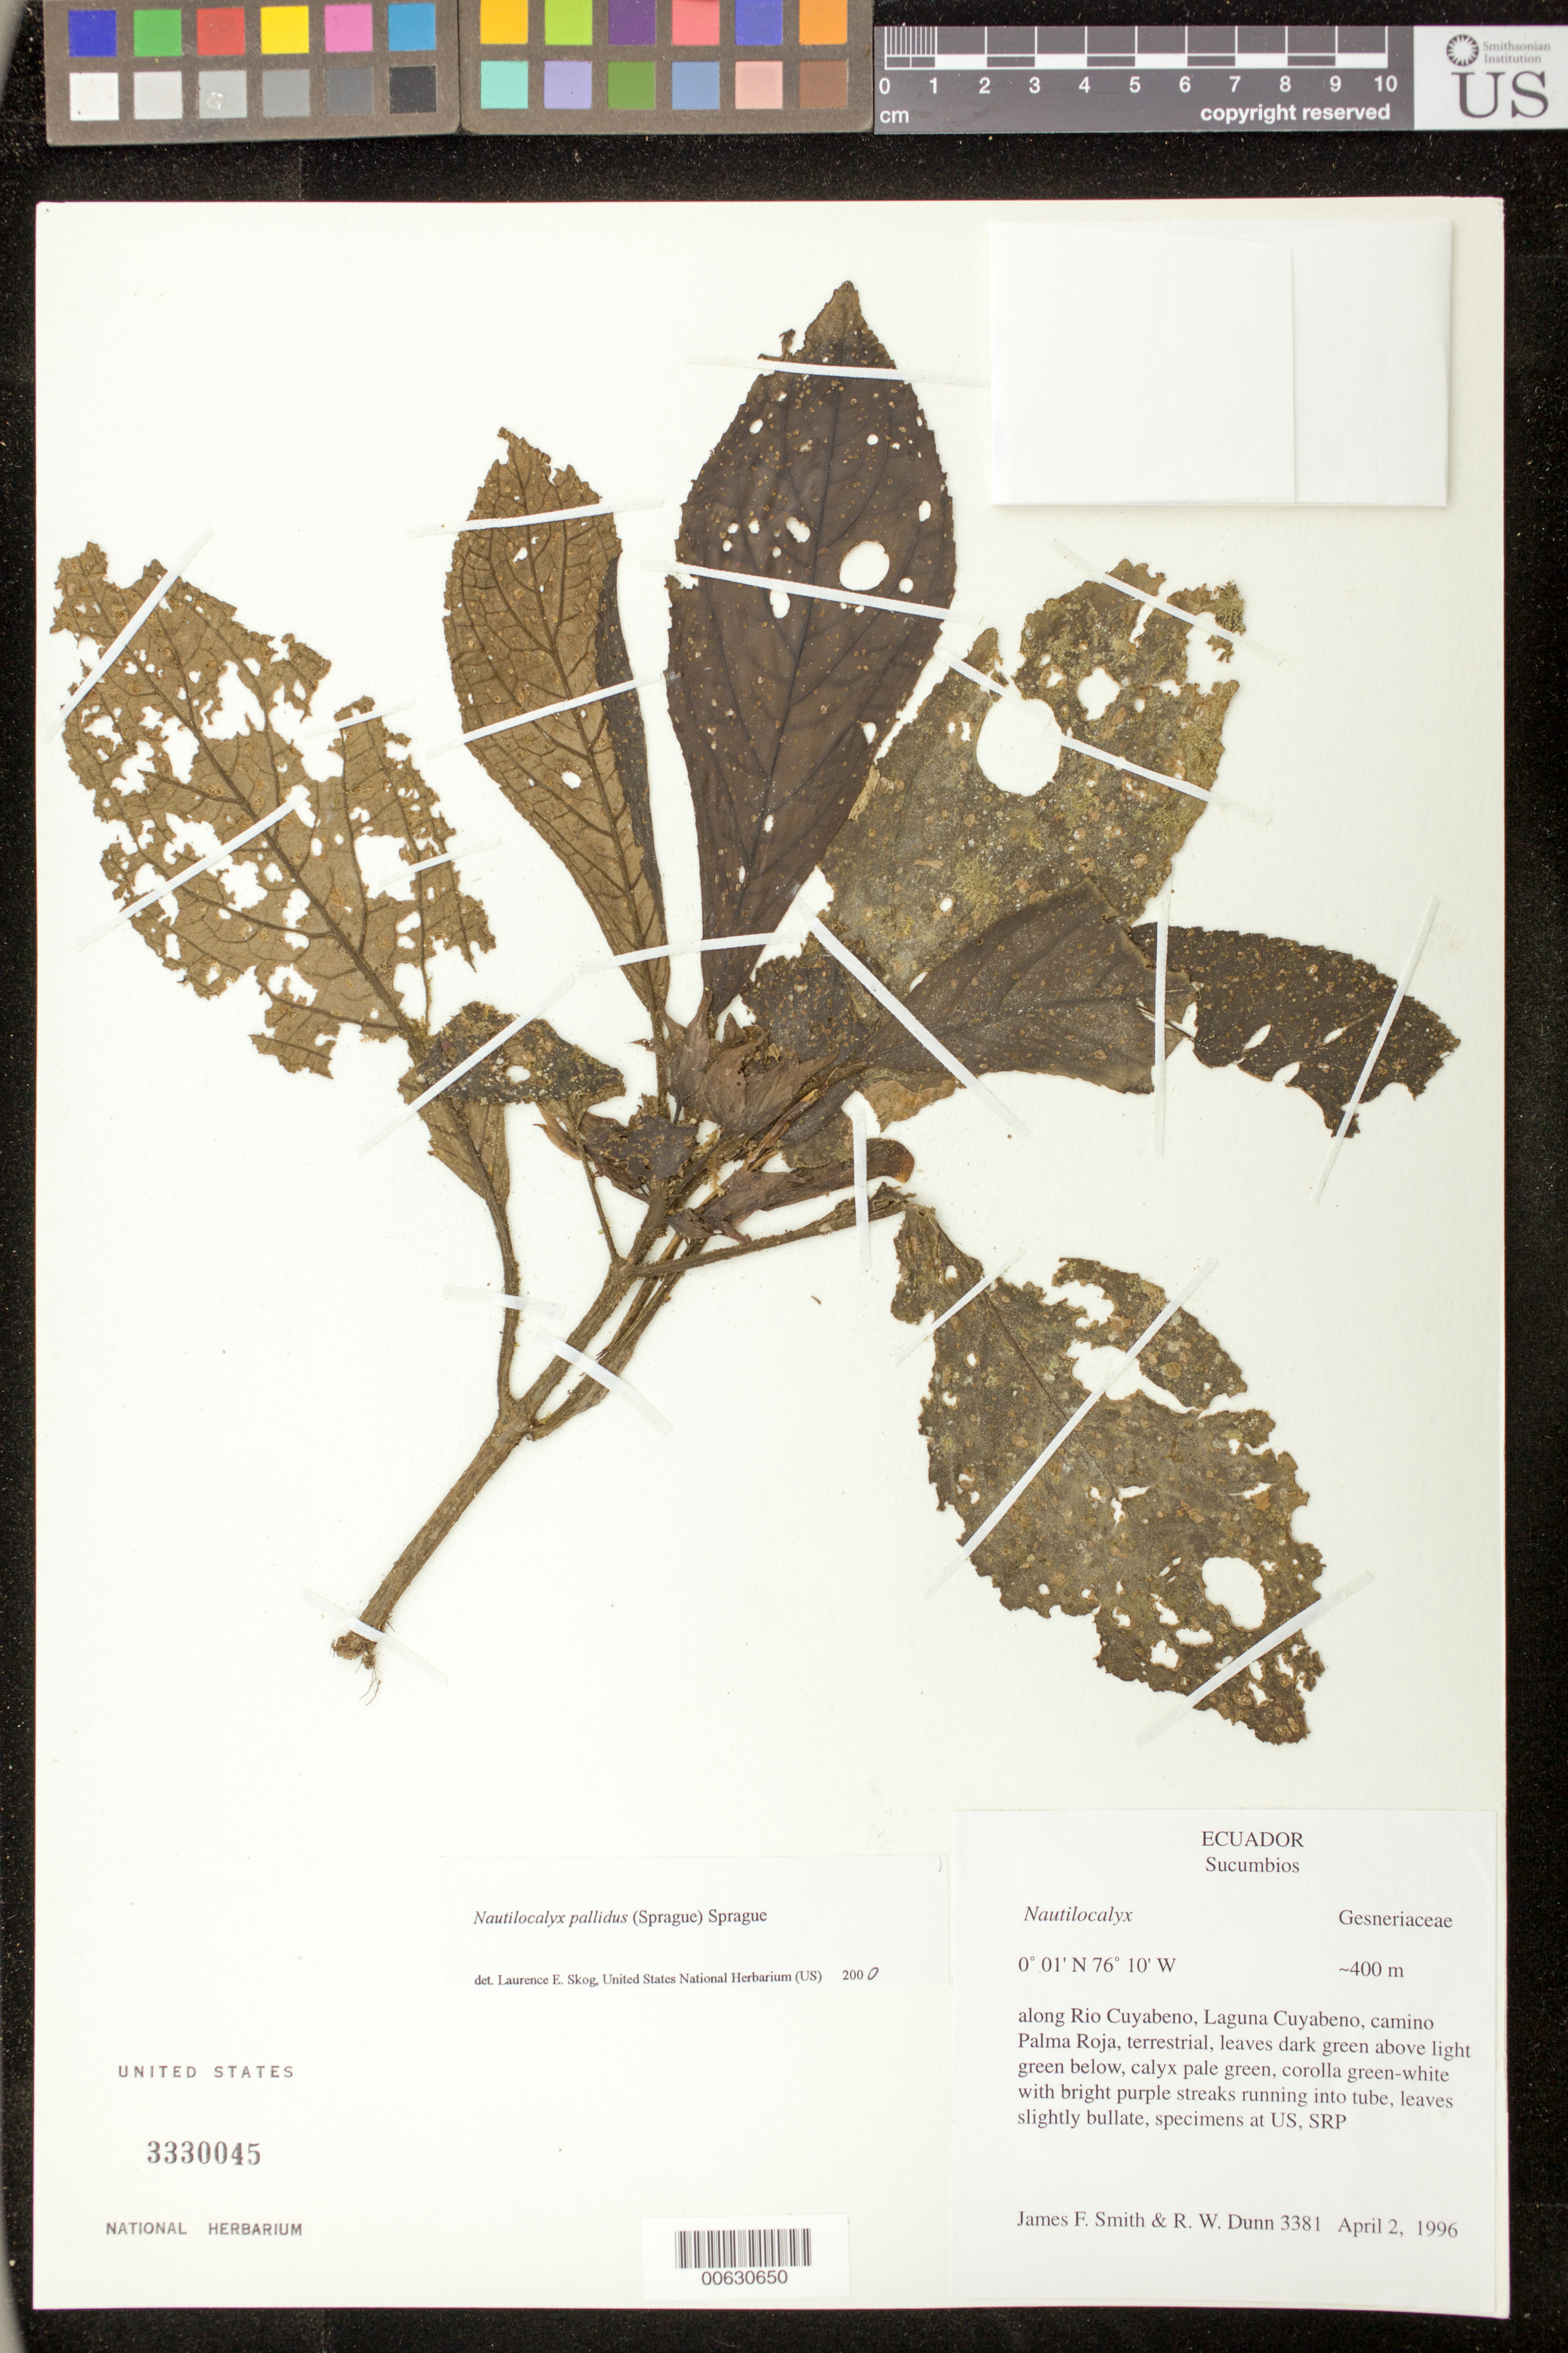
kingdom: Plantae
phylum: Tracheophyta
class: Magnoliopsida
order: Lamiales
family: Gesneriaceae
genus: Nautilocalyx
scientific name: Nautilocalyx pallidus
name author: (Sprague) C. Sprague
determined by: Skog, Laurence E.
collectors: J. Smith & R. Dunn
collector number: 3381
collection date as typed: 02 Apr 1996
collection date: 1996-04-02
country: Ecuador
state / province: Sucumbíos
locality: Along Rio Cuyabeno, Laguna Cuyabeno, camino Palma Roja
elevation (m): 400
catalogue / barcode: US 3330045